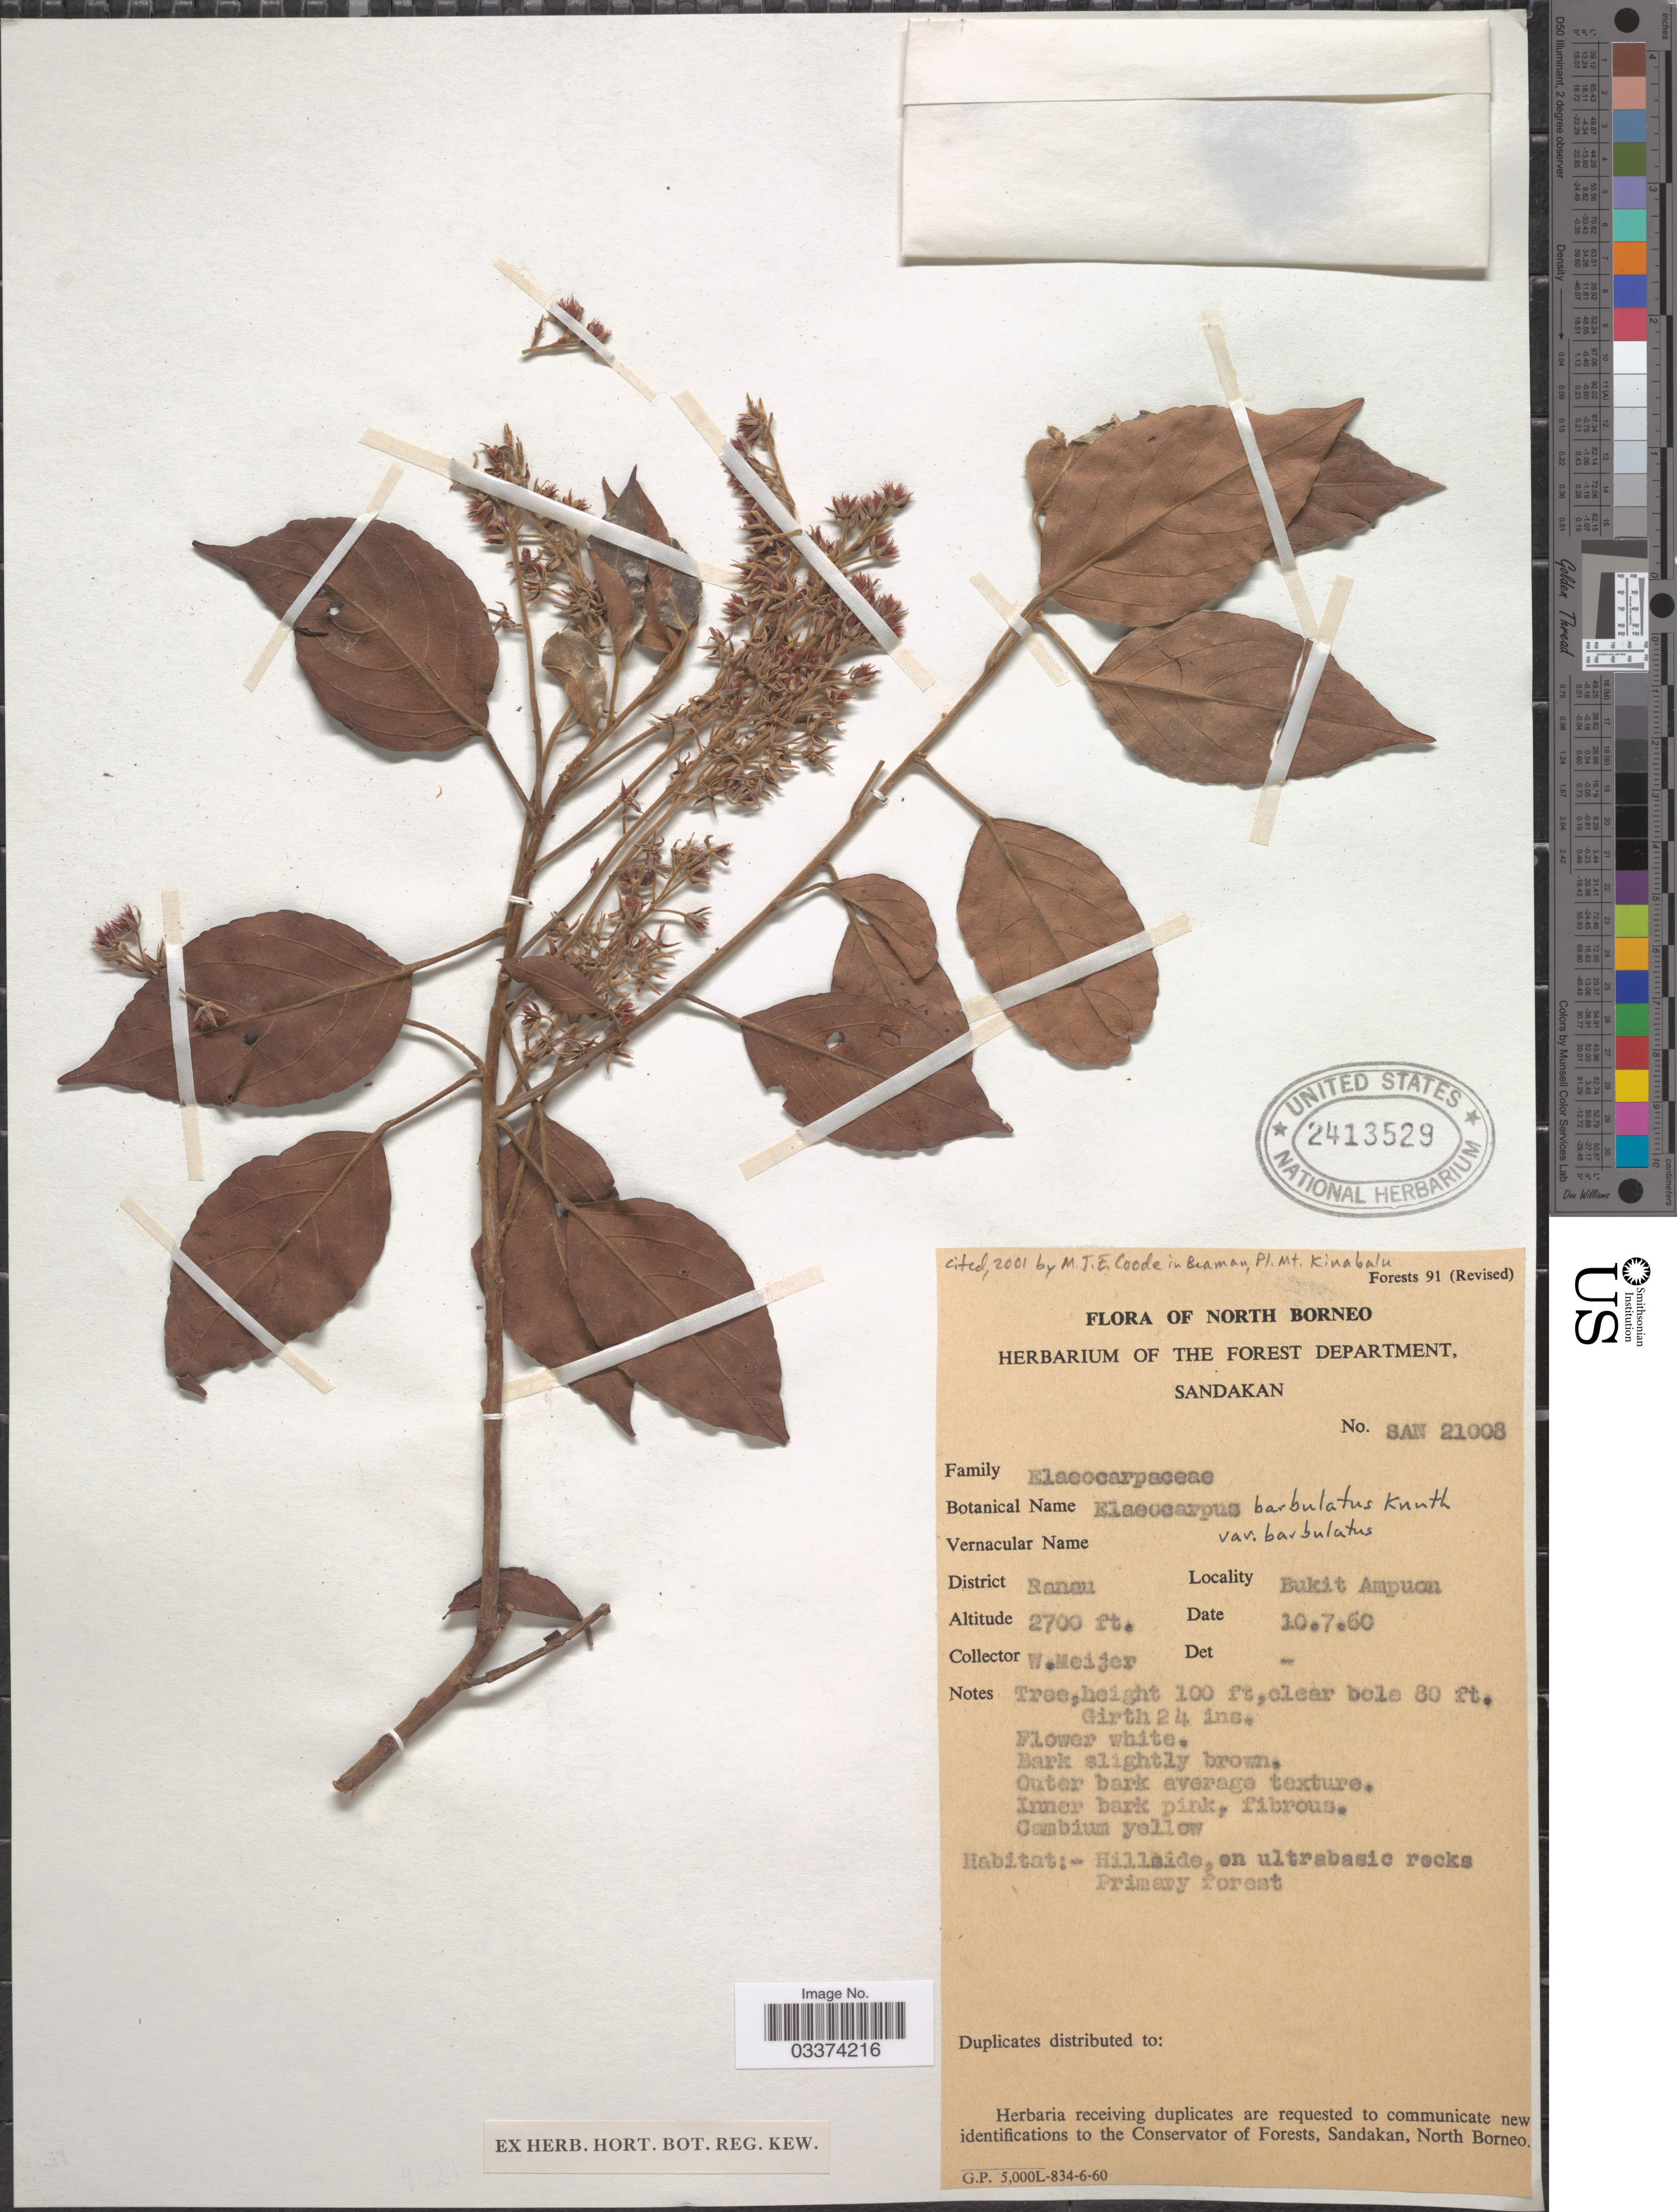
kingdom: Plantae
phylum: Tracheophyta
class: Magnoliopsida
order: Oxalidales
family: Elaeocarpaceae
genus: Elaeocarpus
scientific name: Elaeocarpus barbulatus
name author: Knuth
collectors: W. Meijer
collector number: SAN 21008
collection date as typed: Transcribed d/m/y: 10/7/60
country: Malaysia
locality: North Borneo. District Ranau. Bukit Ampuon.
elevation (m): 823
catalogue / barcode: US 2413529